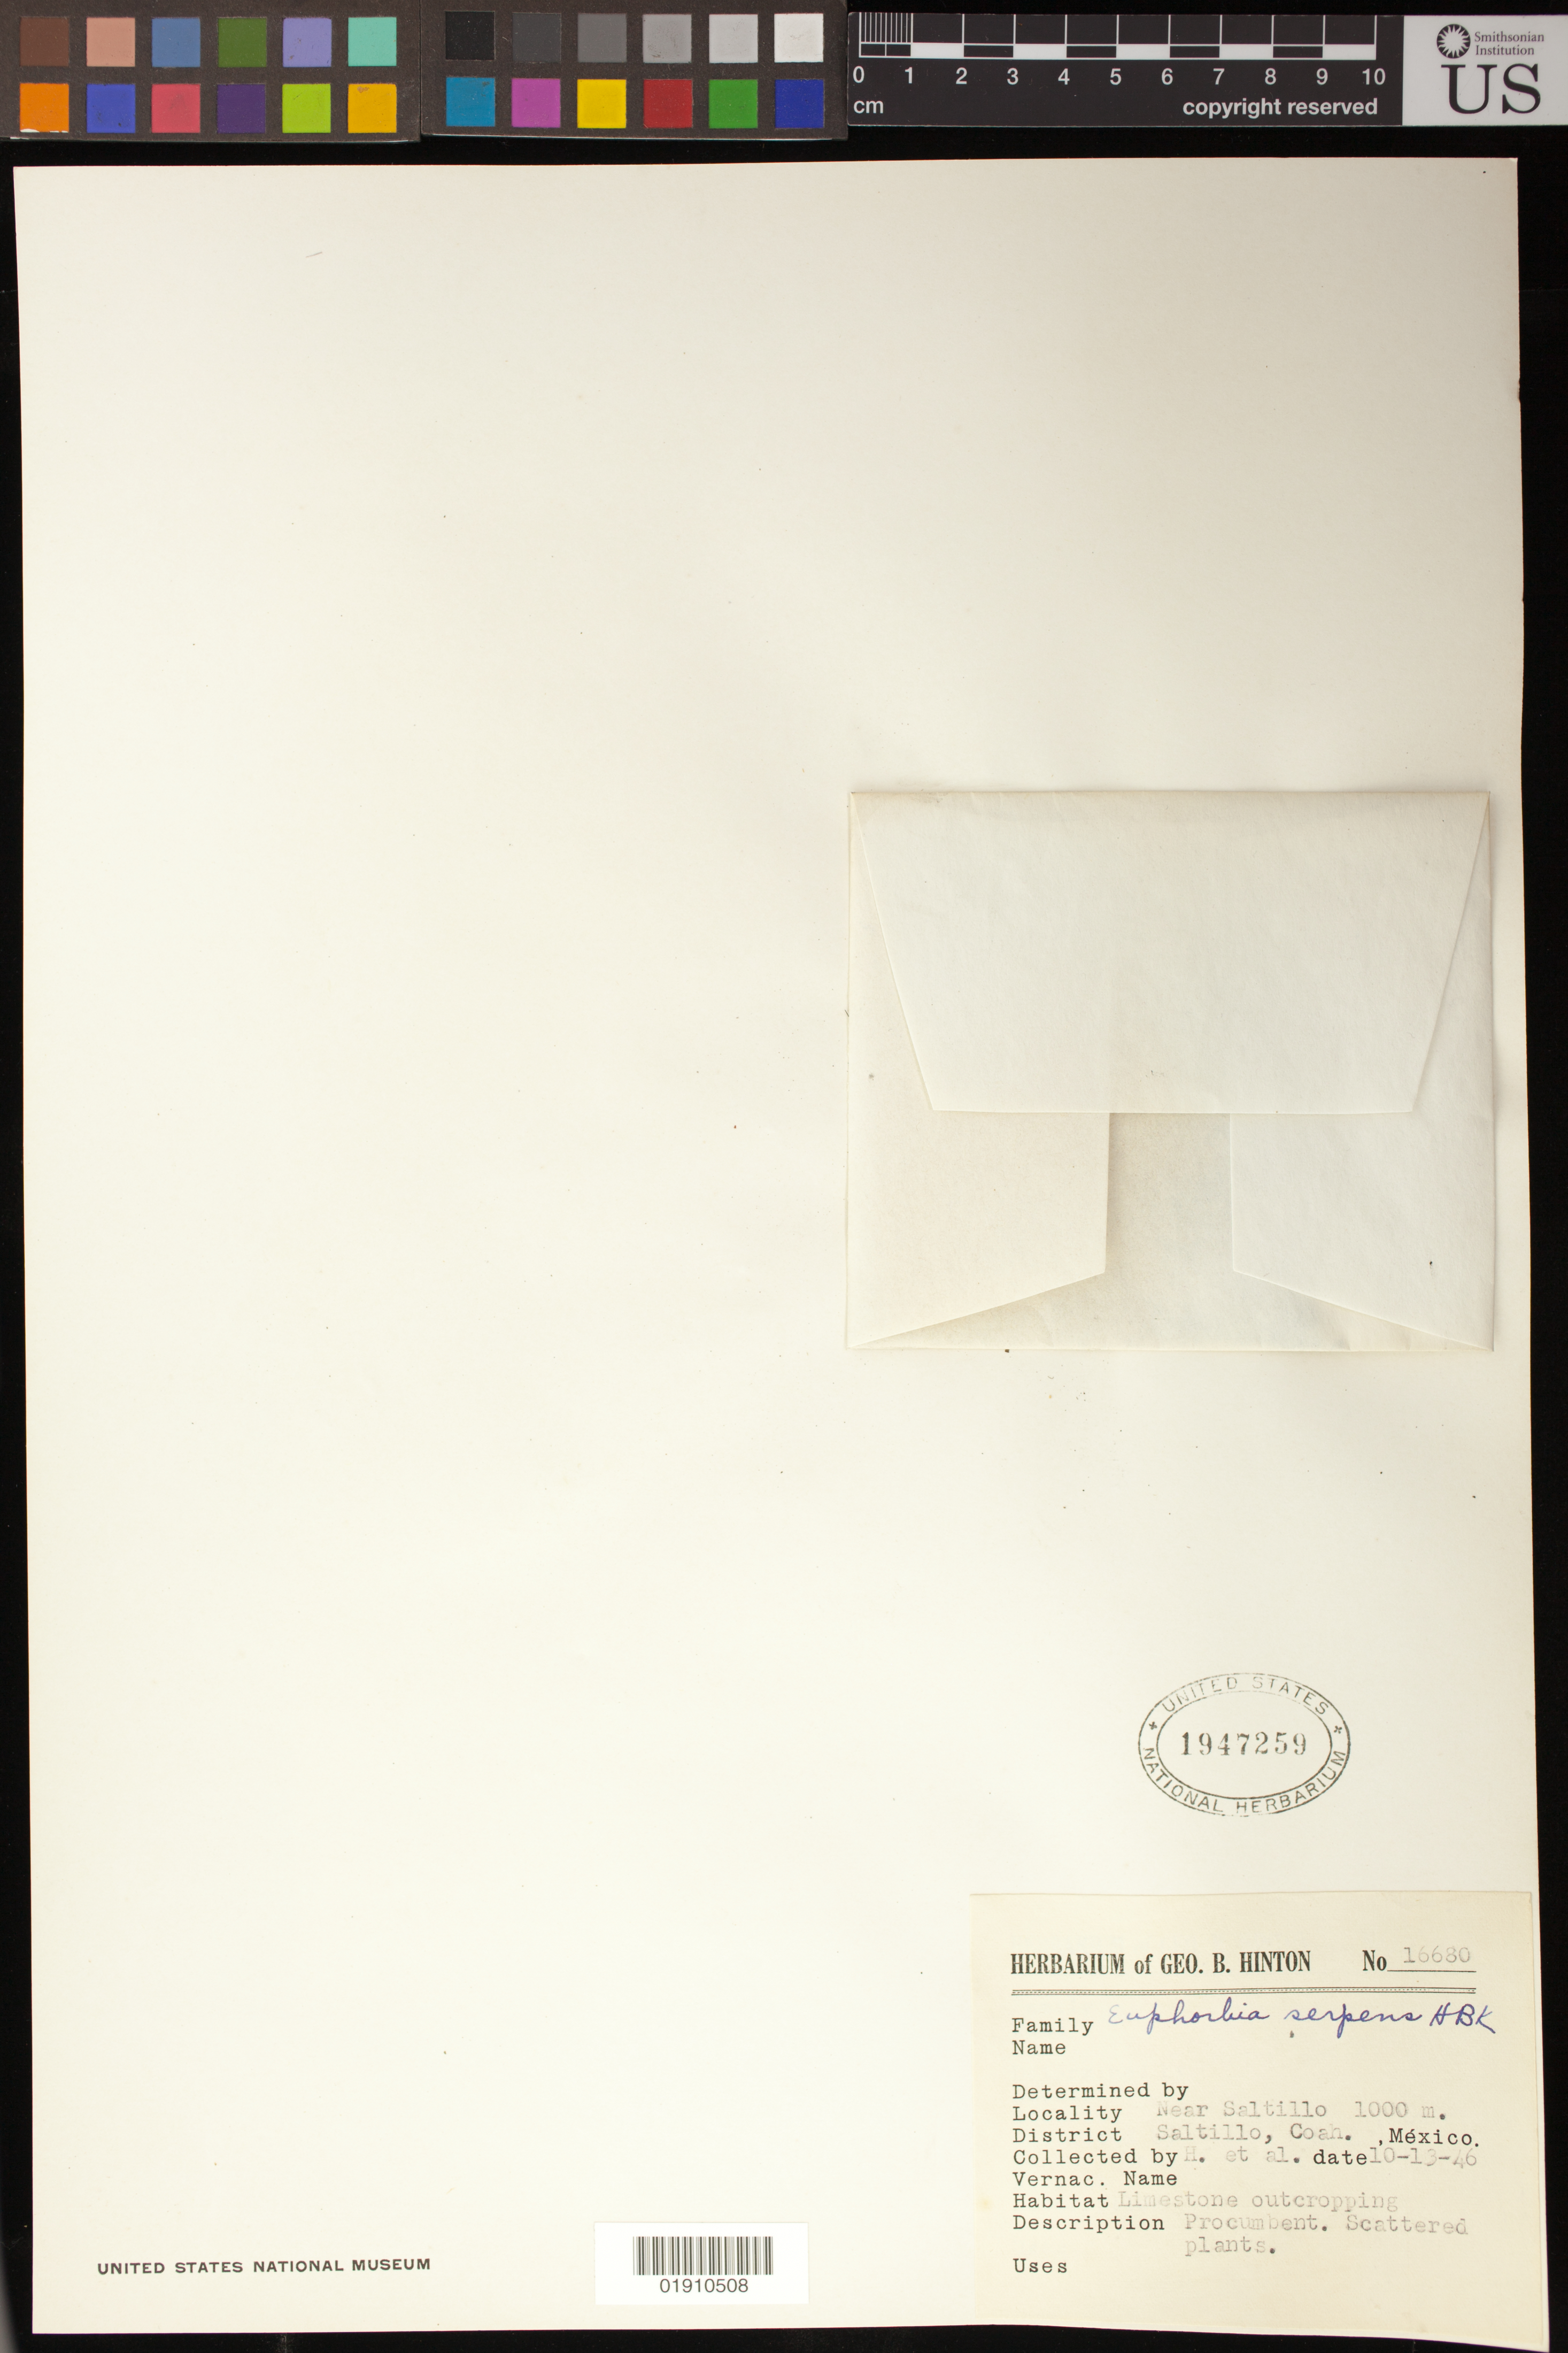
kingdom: Plantae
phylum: Tracheophyta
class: Magnoliopsida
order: Malpighiales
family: Euphorbiaceae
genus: Euphorbia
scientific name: Euphorbia serpens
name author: Kunth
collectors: G. B. Hinton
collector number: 16680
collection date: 1946-10-13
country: Mexico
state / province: Coahuila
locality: Near Saltillo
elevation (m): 1000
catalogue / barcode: US 1947259